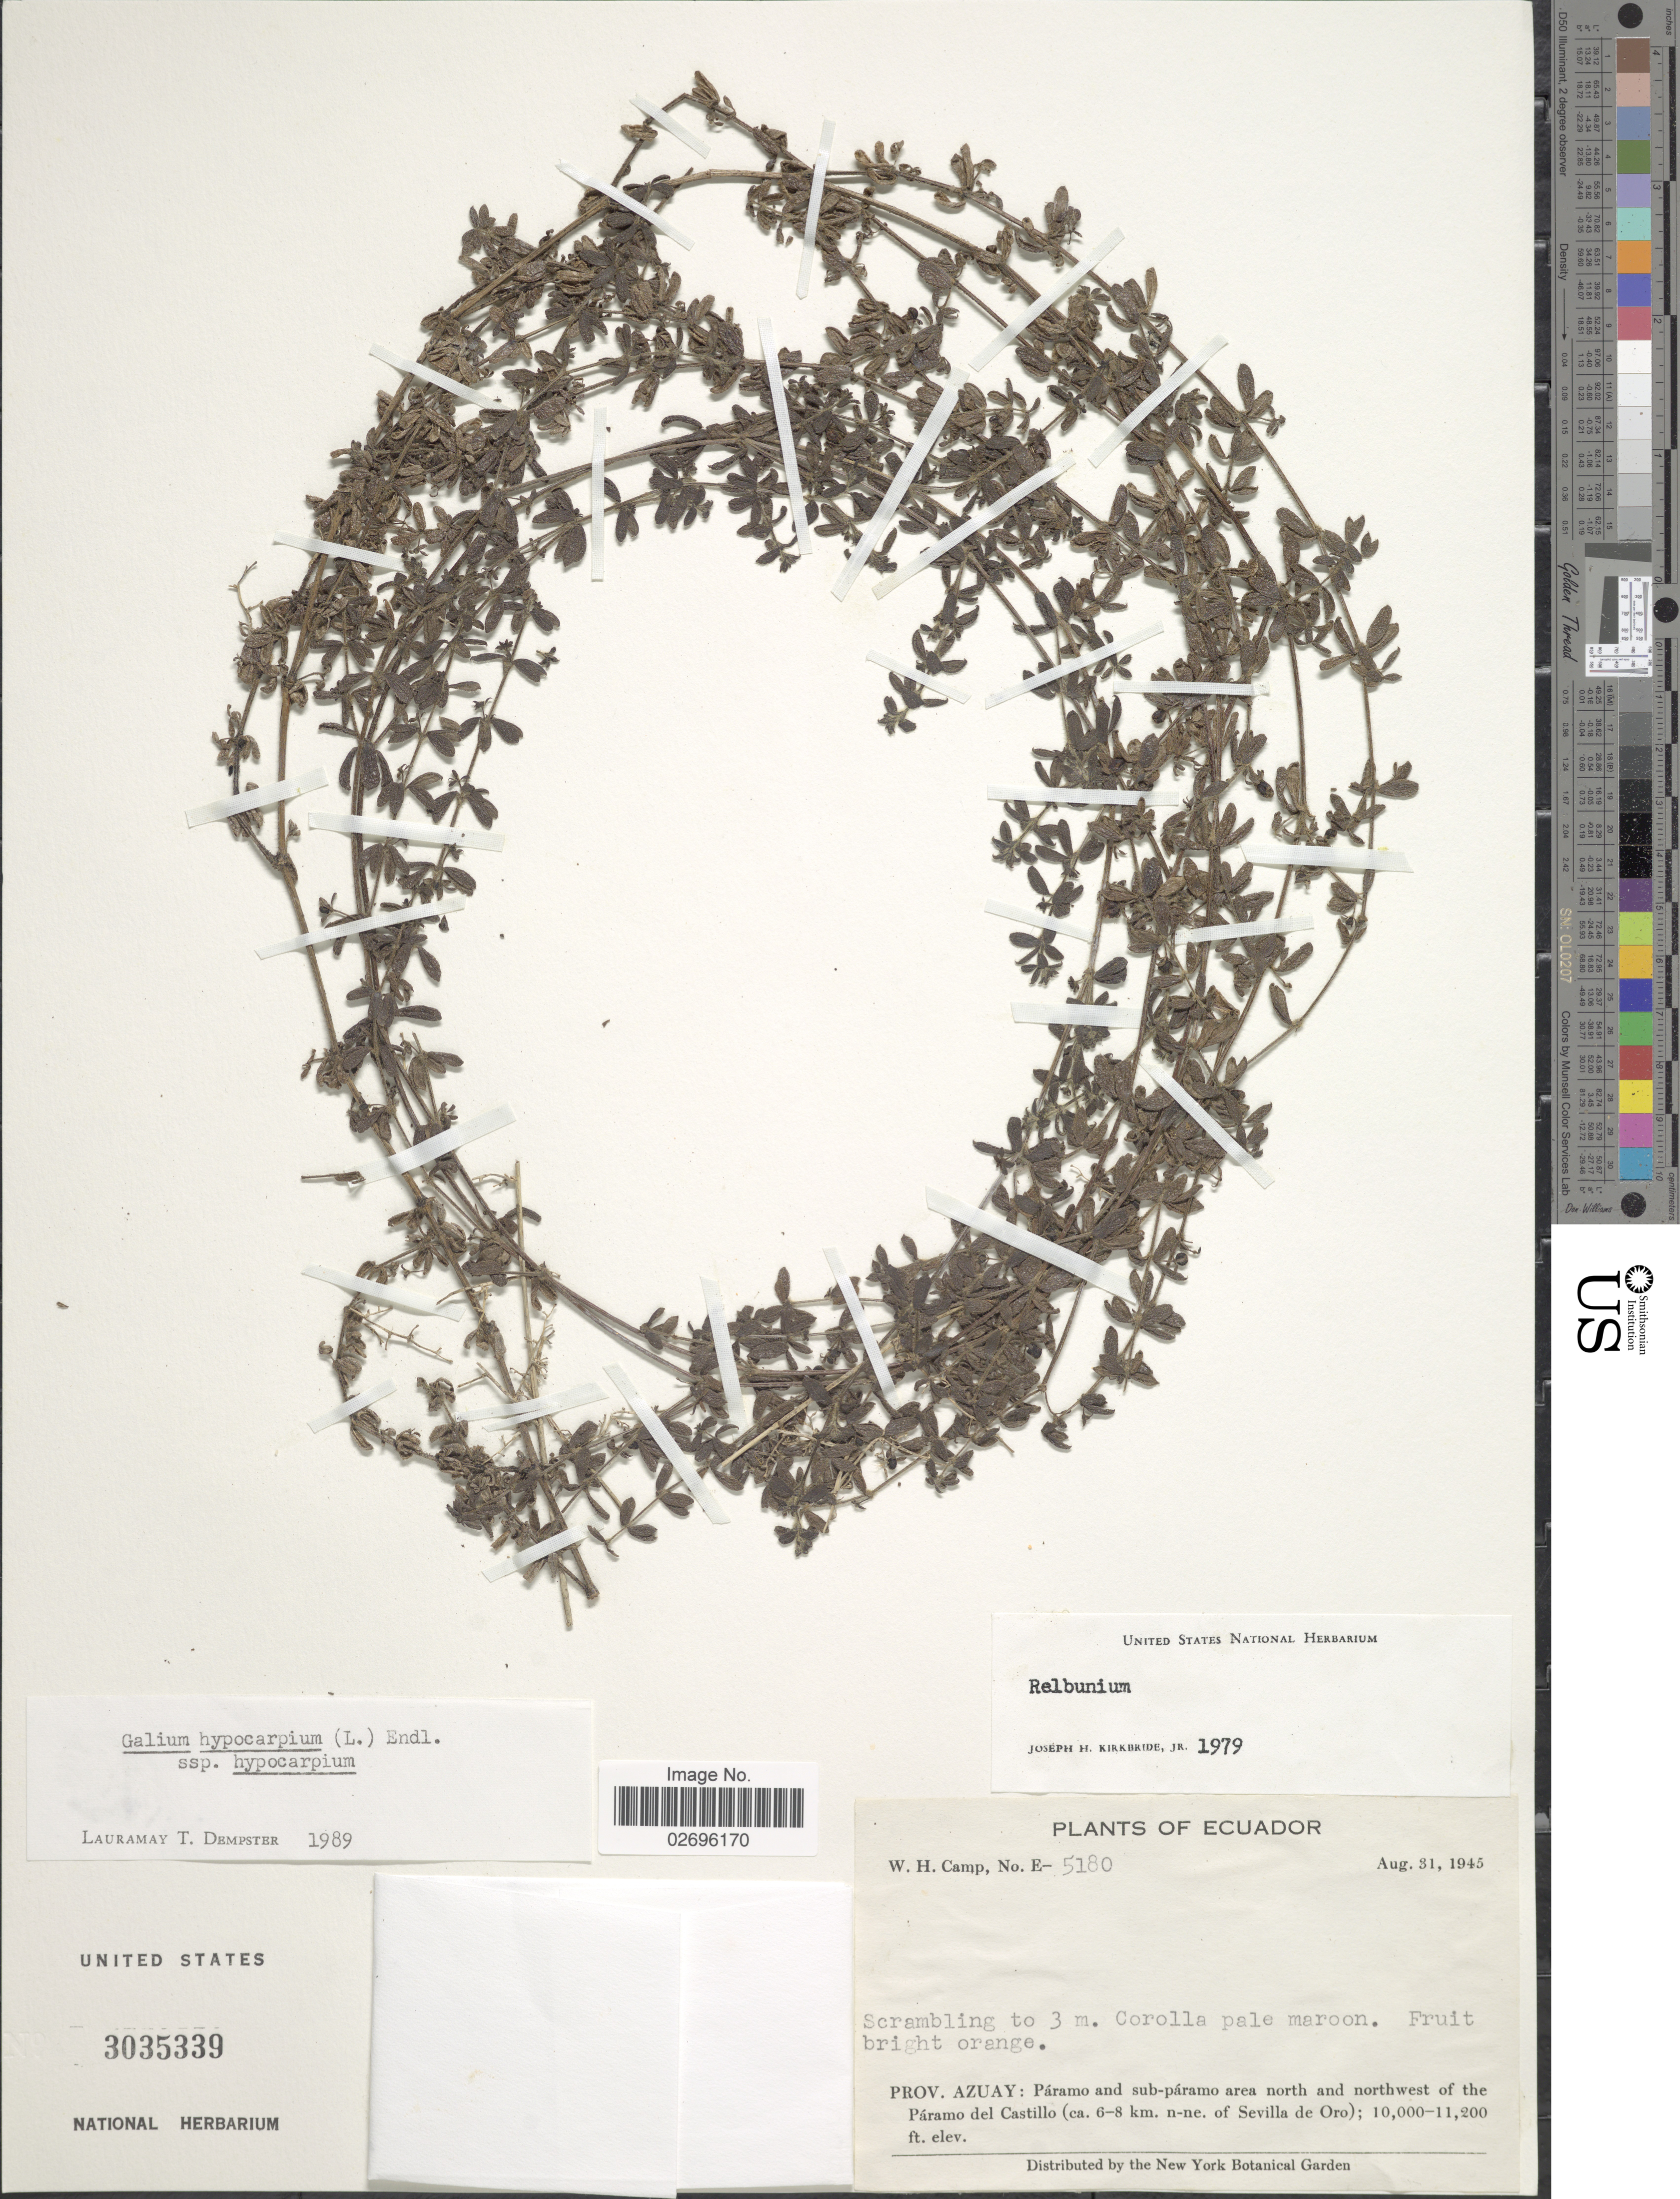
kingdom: Plantae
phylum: Tracheophyta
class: Magnoliopsida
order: Gentianales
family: Rubiaceae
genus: Galium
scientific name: Galium hypocarpium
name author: (L.) Endl. ex Griseb.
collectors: W. H. Camp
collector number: E-5180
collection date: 1945-08-31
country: Ecuador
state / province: Azuay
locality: Páramo and sub-páramo area north and northwest of the Páramo del Castillo (ca. 6-8 km. n-ne. of Sevilla de Oro).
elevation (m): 3048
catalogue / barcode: US 3035339